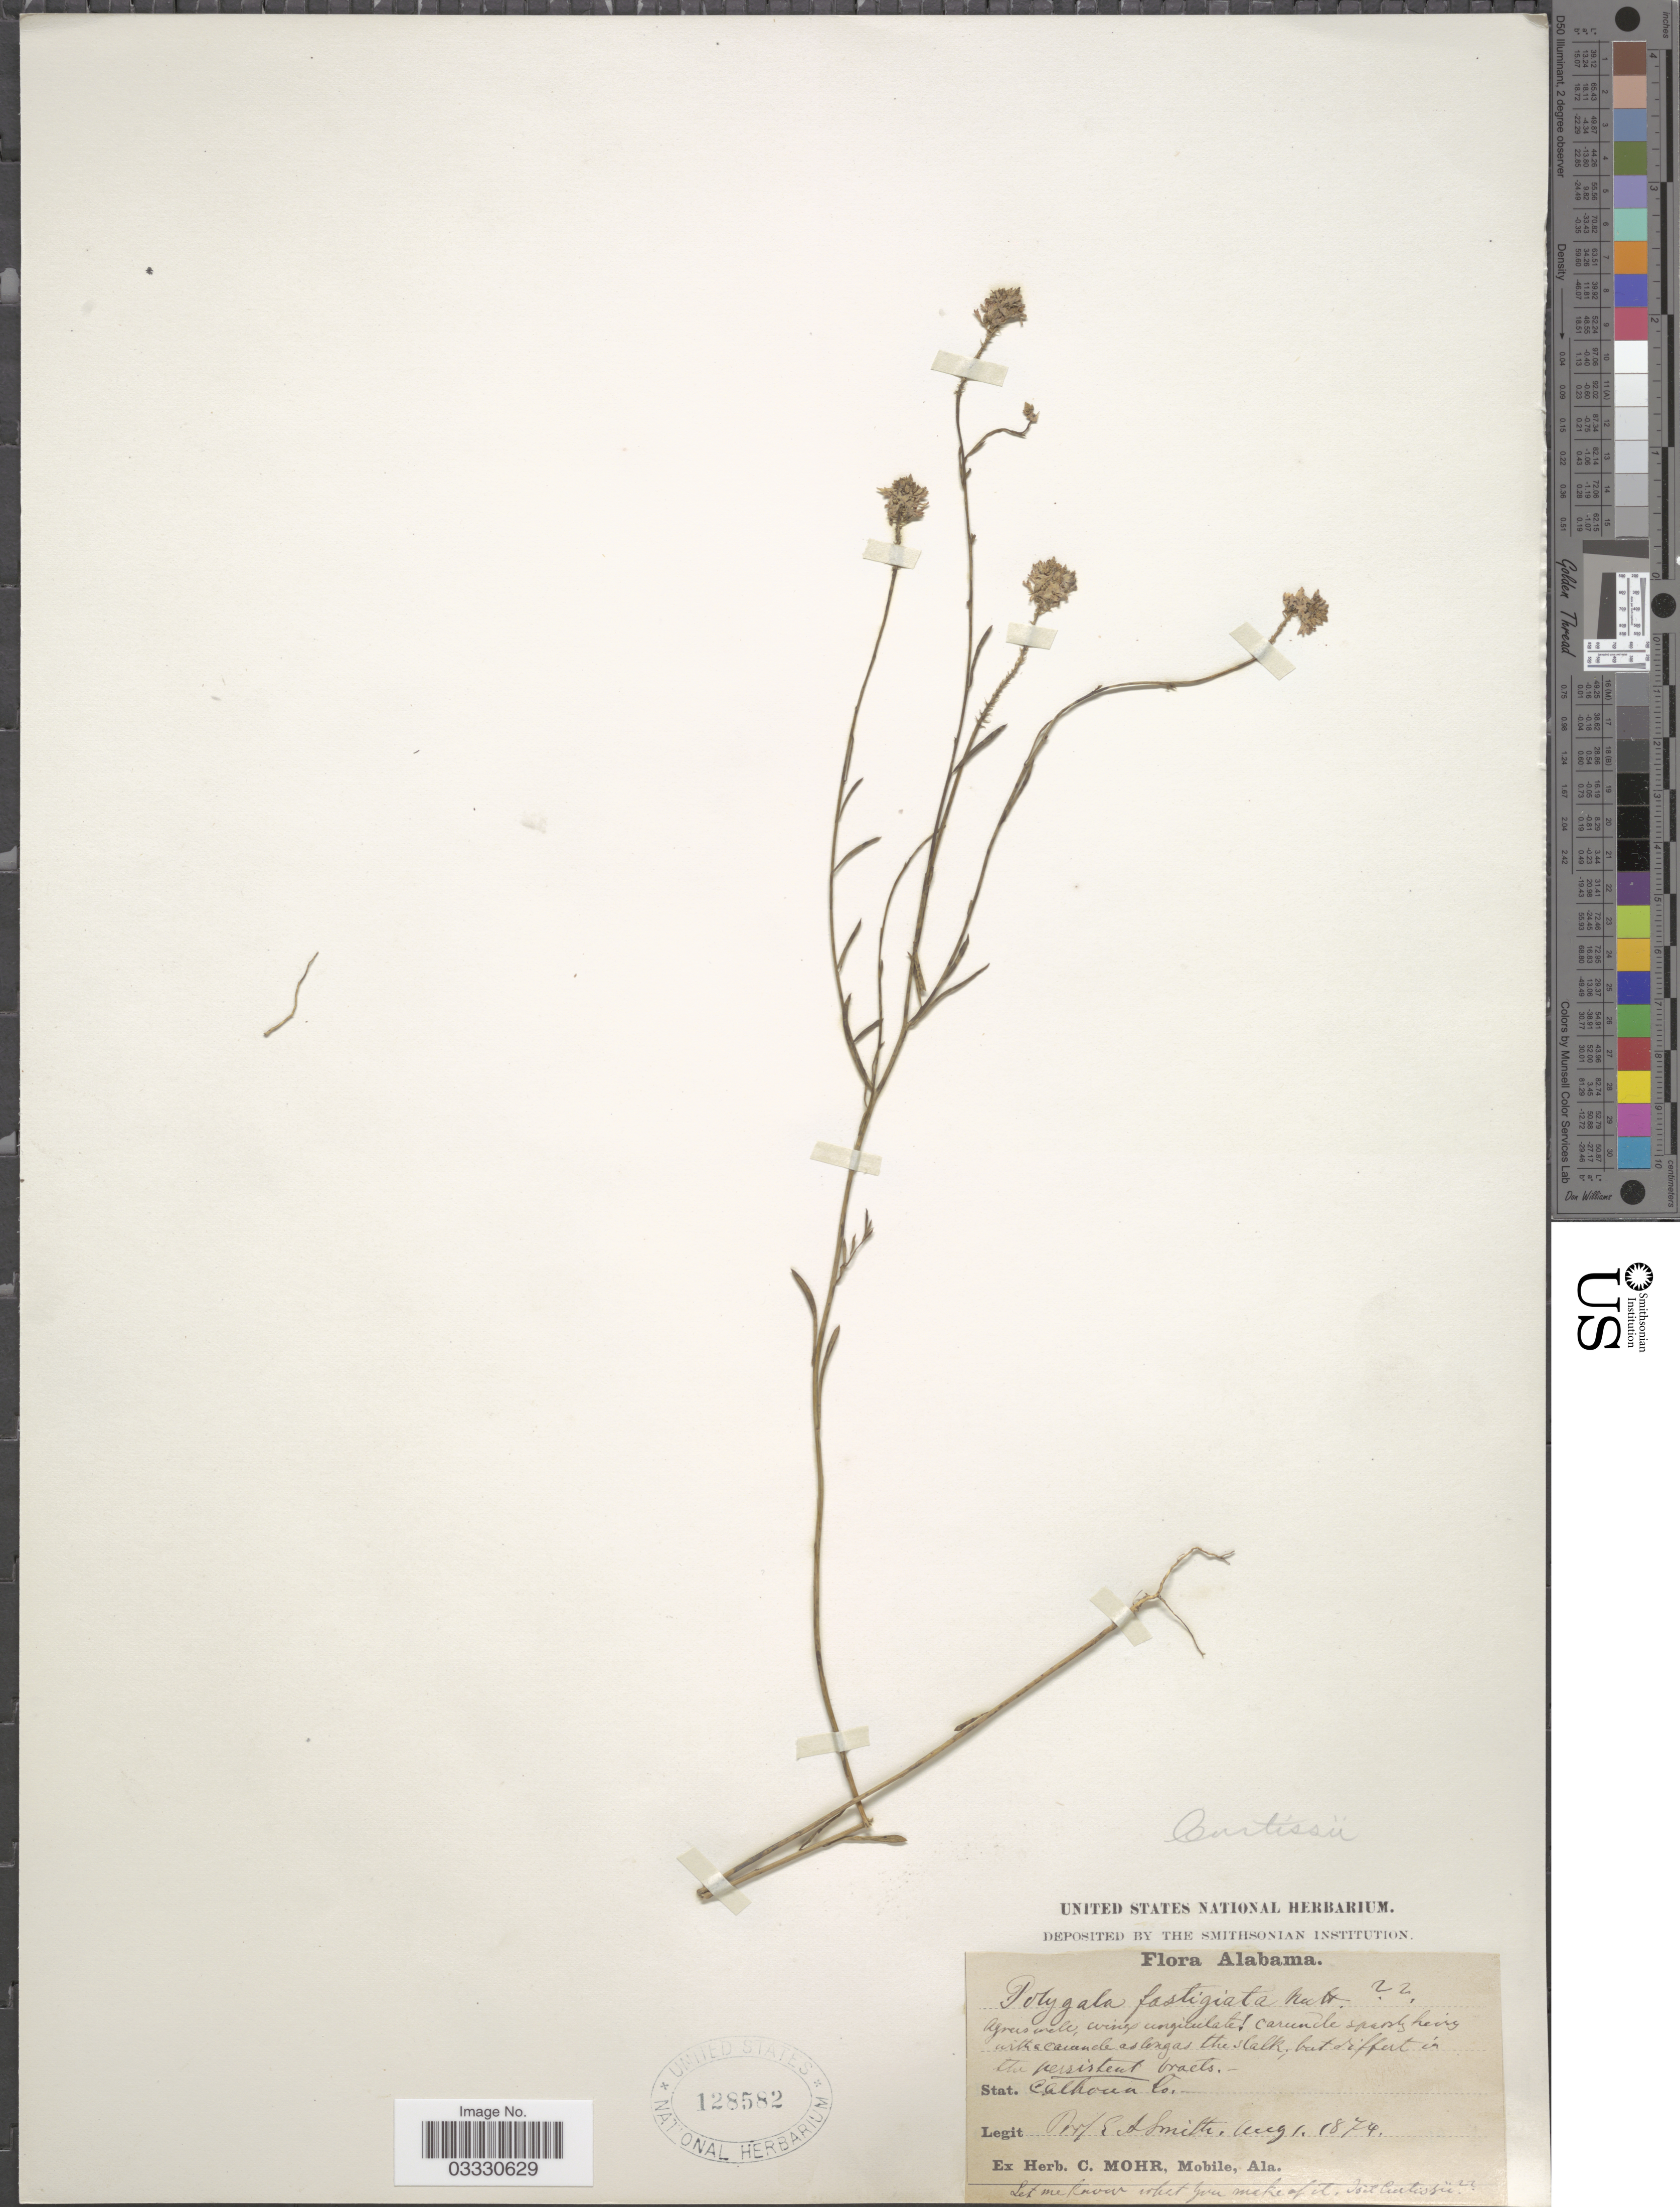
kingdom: Plantae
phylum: Tracheophyta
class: Magnoliopsida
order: Fabales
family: Polygalaceae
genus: Polygala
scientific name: Polygala curtissii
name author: A. Gray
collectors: E. A. Smith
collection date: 1879-08-01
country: United States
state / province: Alabama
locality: Calhoun Co.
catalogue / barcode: US 128582